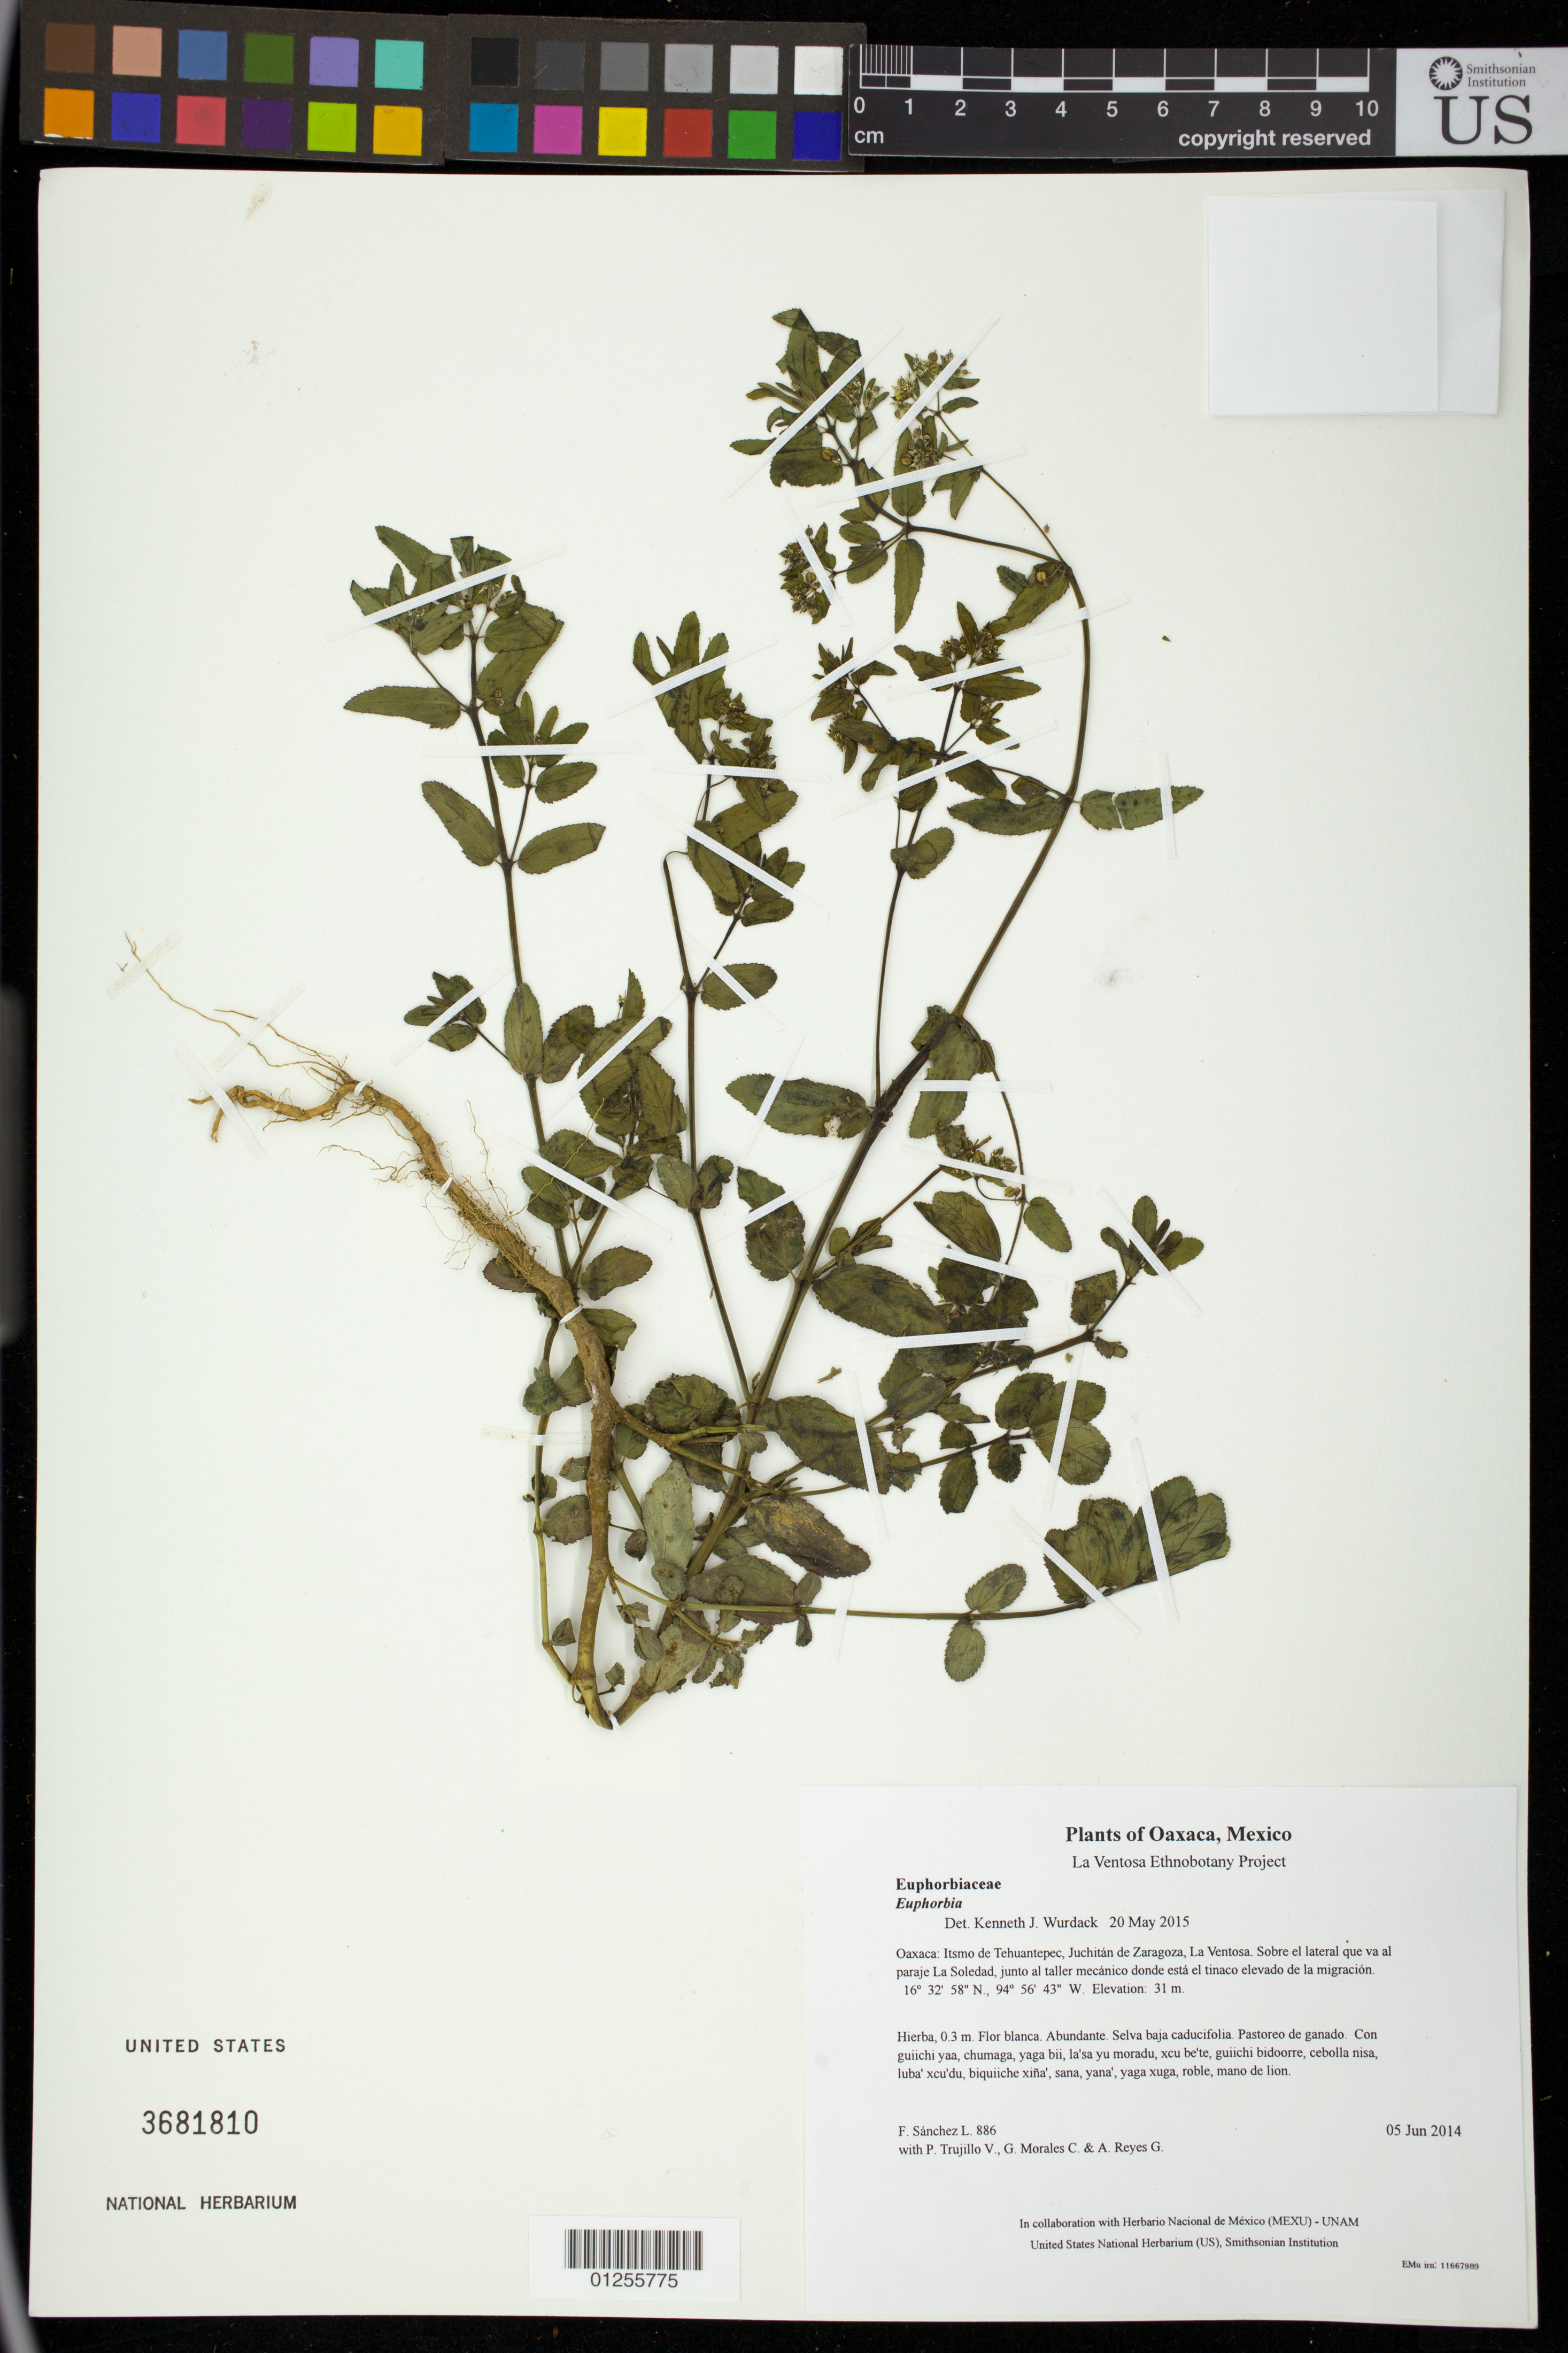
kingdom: Plantae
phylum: Tracheophyta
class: Magnoliopsida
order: Malpighiales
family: Euphorbiaceae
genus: Euphorbia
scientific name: Euphorbia lasiocarpa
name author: Klotzsch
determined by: Steinmann, Victor W.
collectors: F. Sánchez L., P. Trujillo V., G. Morales C. & A. Reyes G.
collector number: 886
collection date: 2014-06-05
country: Mexico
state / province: Oaxaca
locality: Itsmo de Tehuantepec, Juchitán de Zaragoza, La Ventosa. Sobre el lateral que va al paraje La Soledad, junto al taller mecánico donde está el tinaco elevado de la migración.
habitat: Selva baja caducifolia. Pastoreo de ganado.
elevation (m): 31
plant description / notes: MEXU, US; Guixi bandaga. 0.3 m. Guie' naquichi'. Stale.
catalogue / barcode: US 3681810